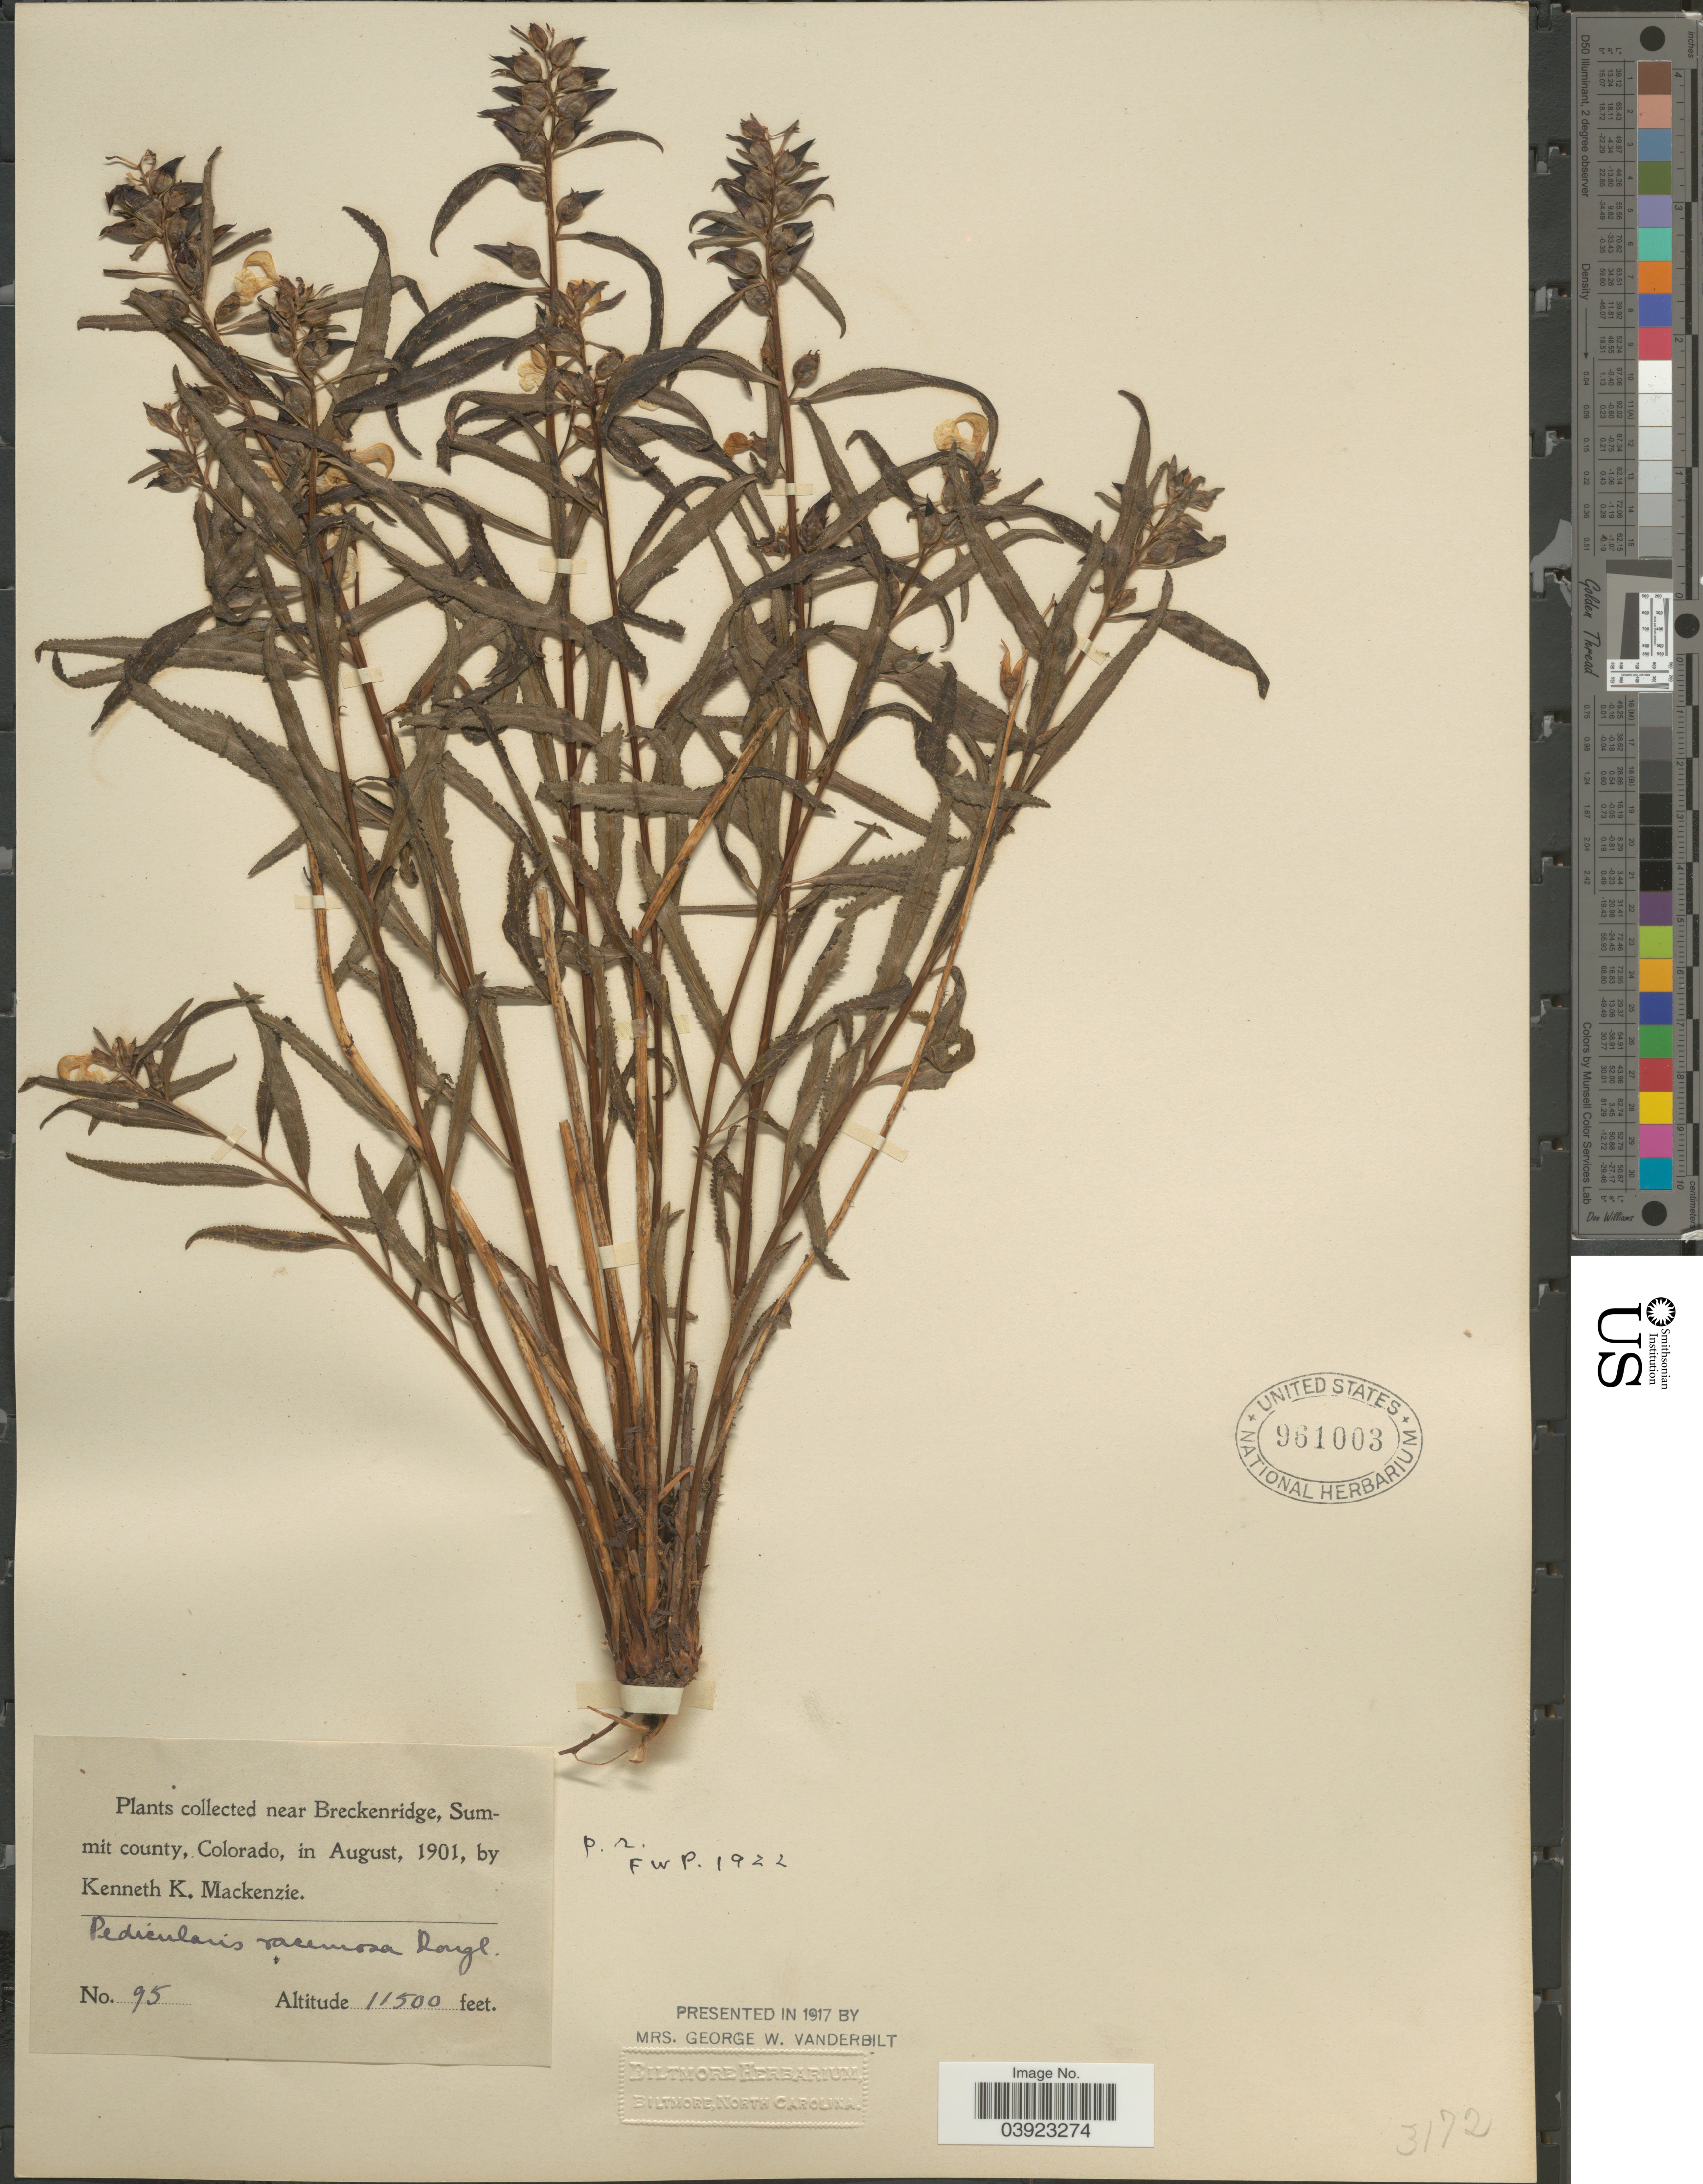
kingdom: Plantae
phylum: Tracheophyta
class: Magnoliopsida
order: Lamiales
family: Orobanchaceae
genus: Pedicularis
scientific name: Pedicularis racemosa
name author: Douglas ex Benth.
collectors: K. K. Mackenzie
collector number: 95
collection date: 1901-08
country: United States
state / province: Colorado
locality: Near Breckenridge, Summit county.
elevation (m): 3505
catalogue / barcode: US 961003